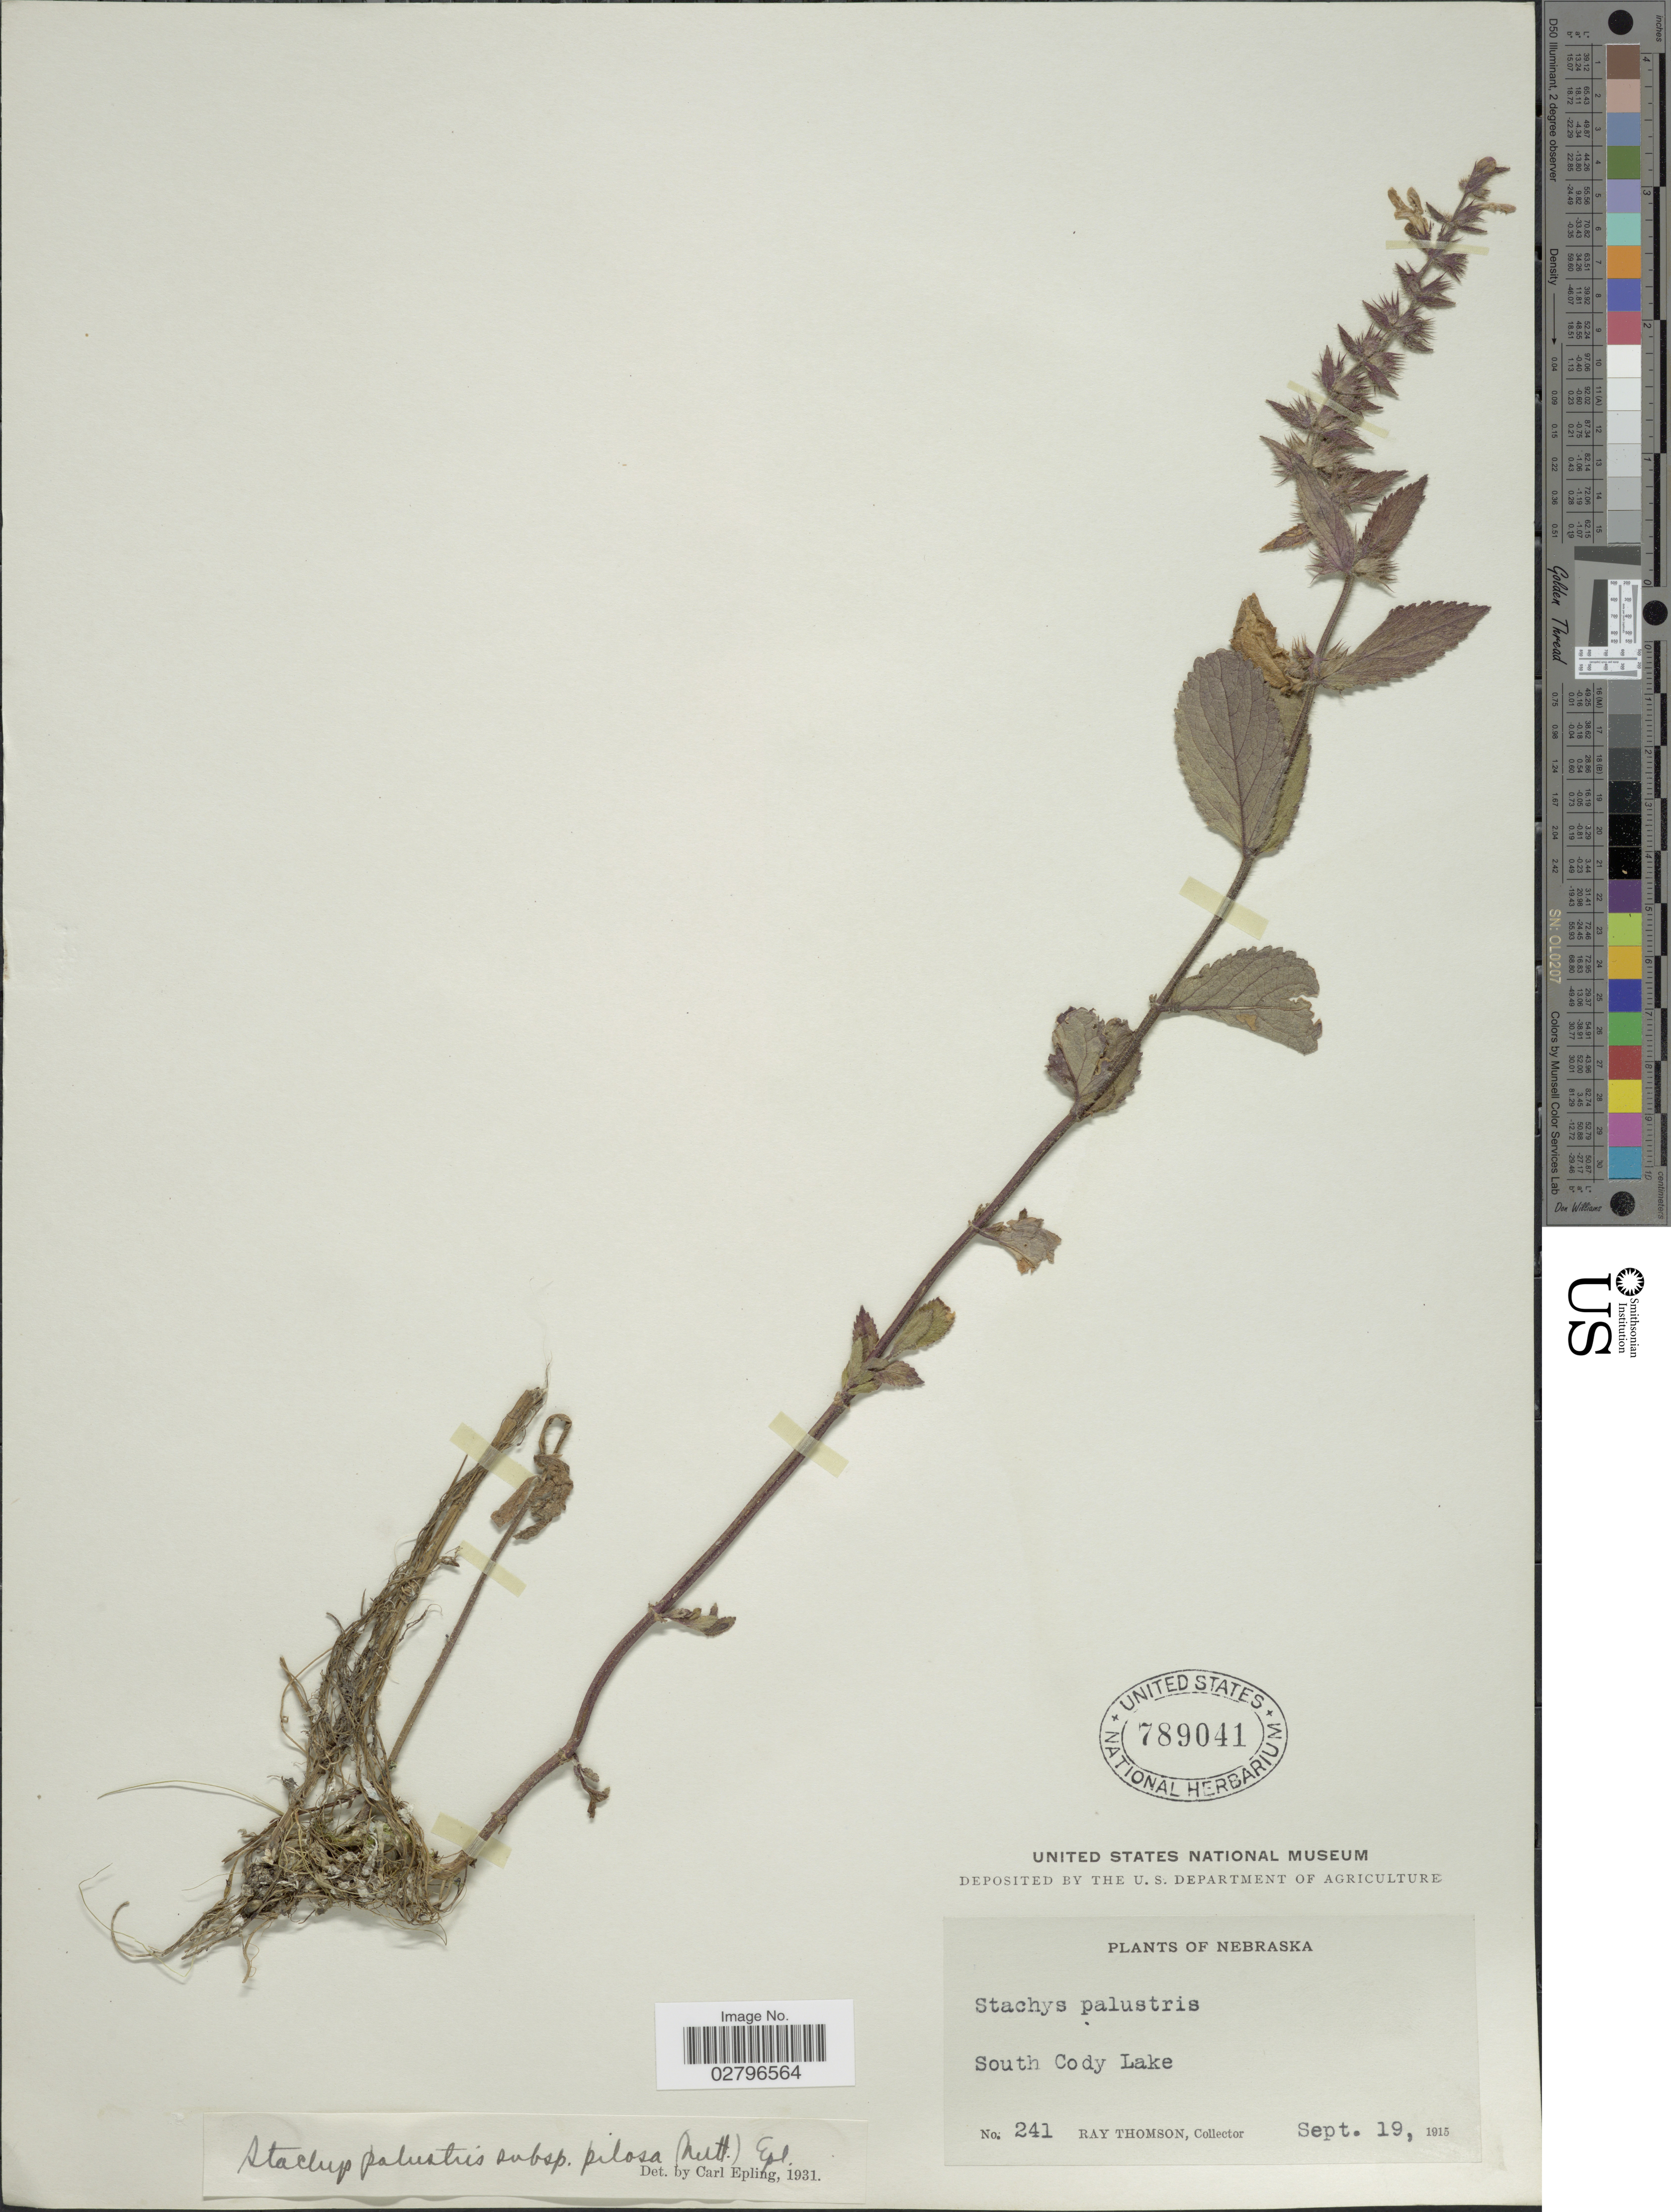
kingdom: Plantae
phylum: Tracheophyta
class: Magnoliopsida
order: Lamiales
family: Lamiaceae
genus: Stachys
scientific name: Stachys pilosa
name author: Nutt.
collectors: R. Thomson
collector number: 241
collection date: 1915-09-19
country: United States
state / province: Nebraska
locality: South Cody Lake.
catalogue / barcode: US 789041